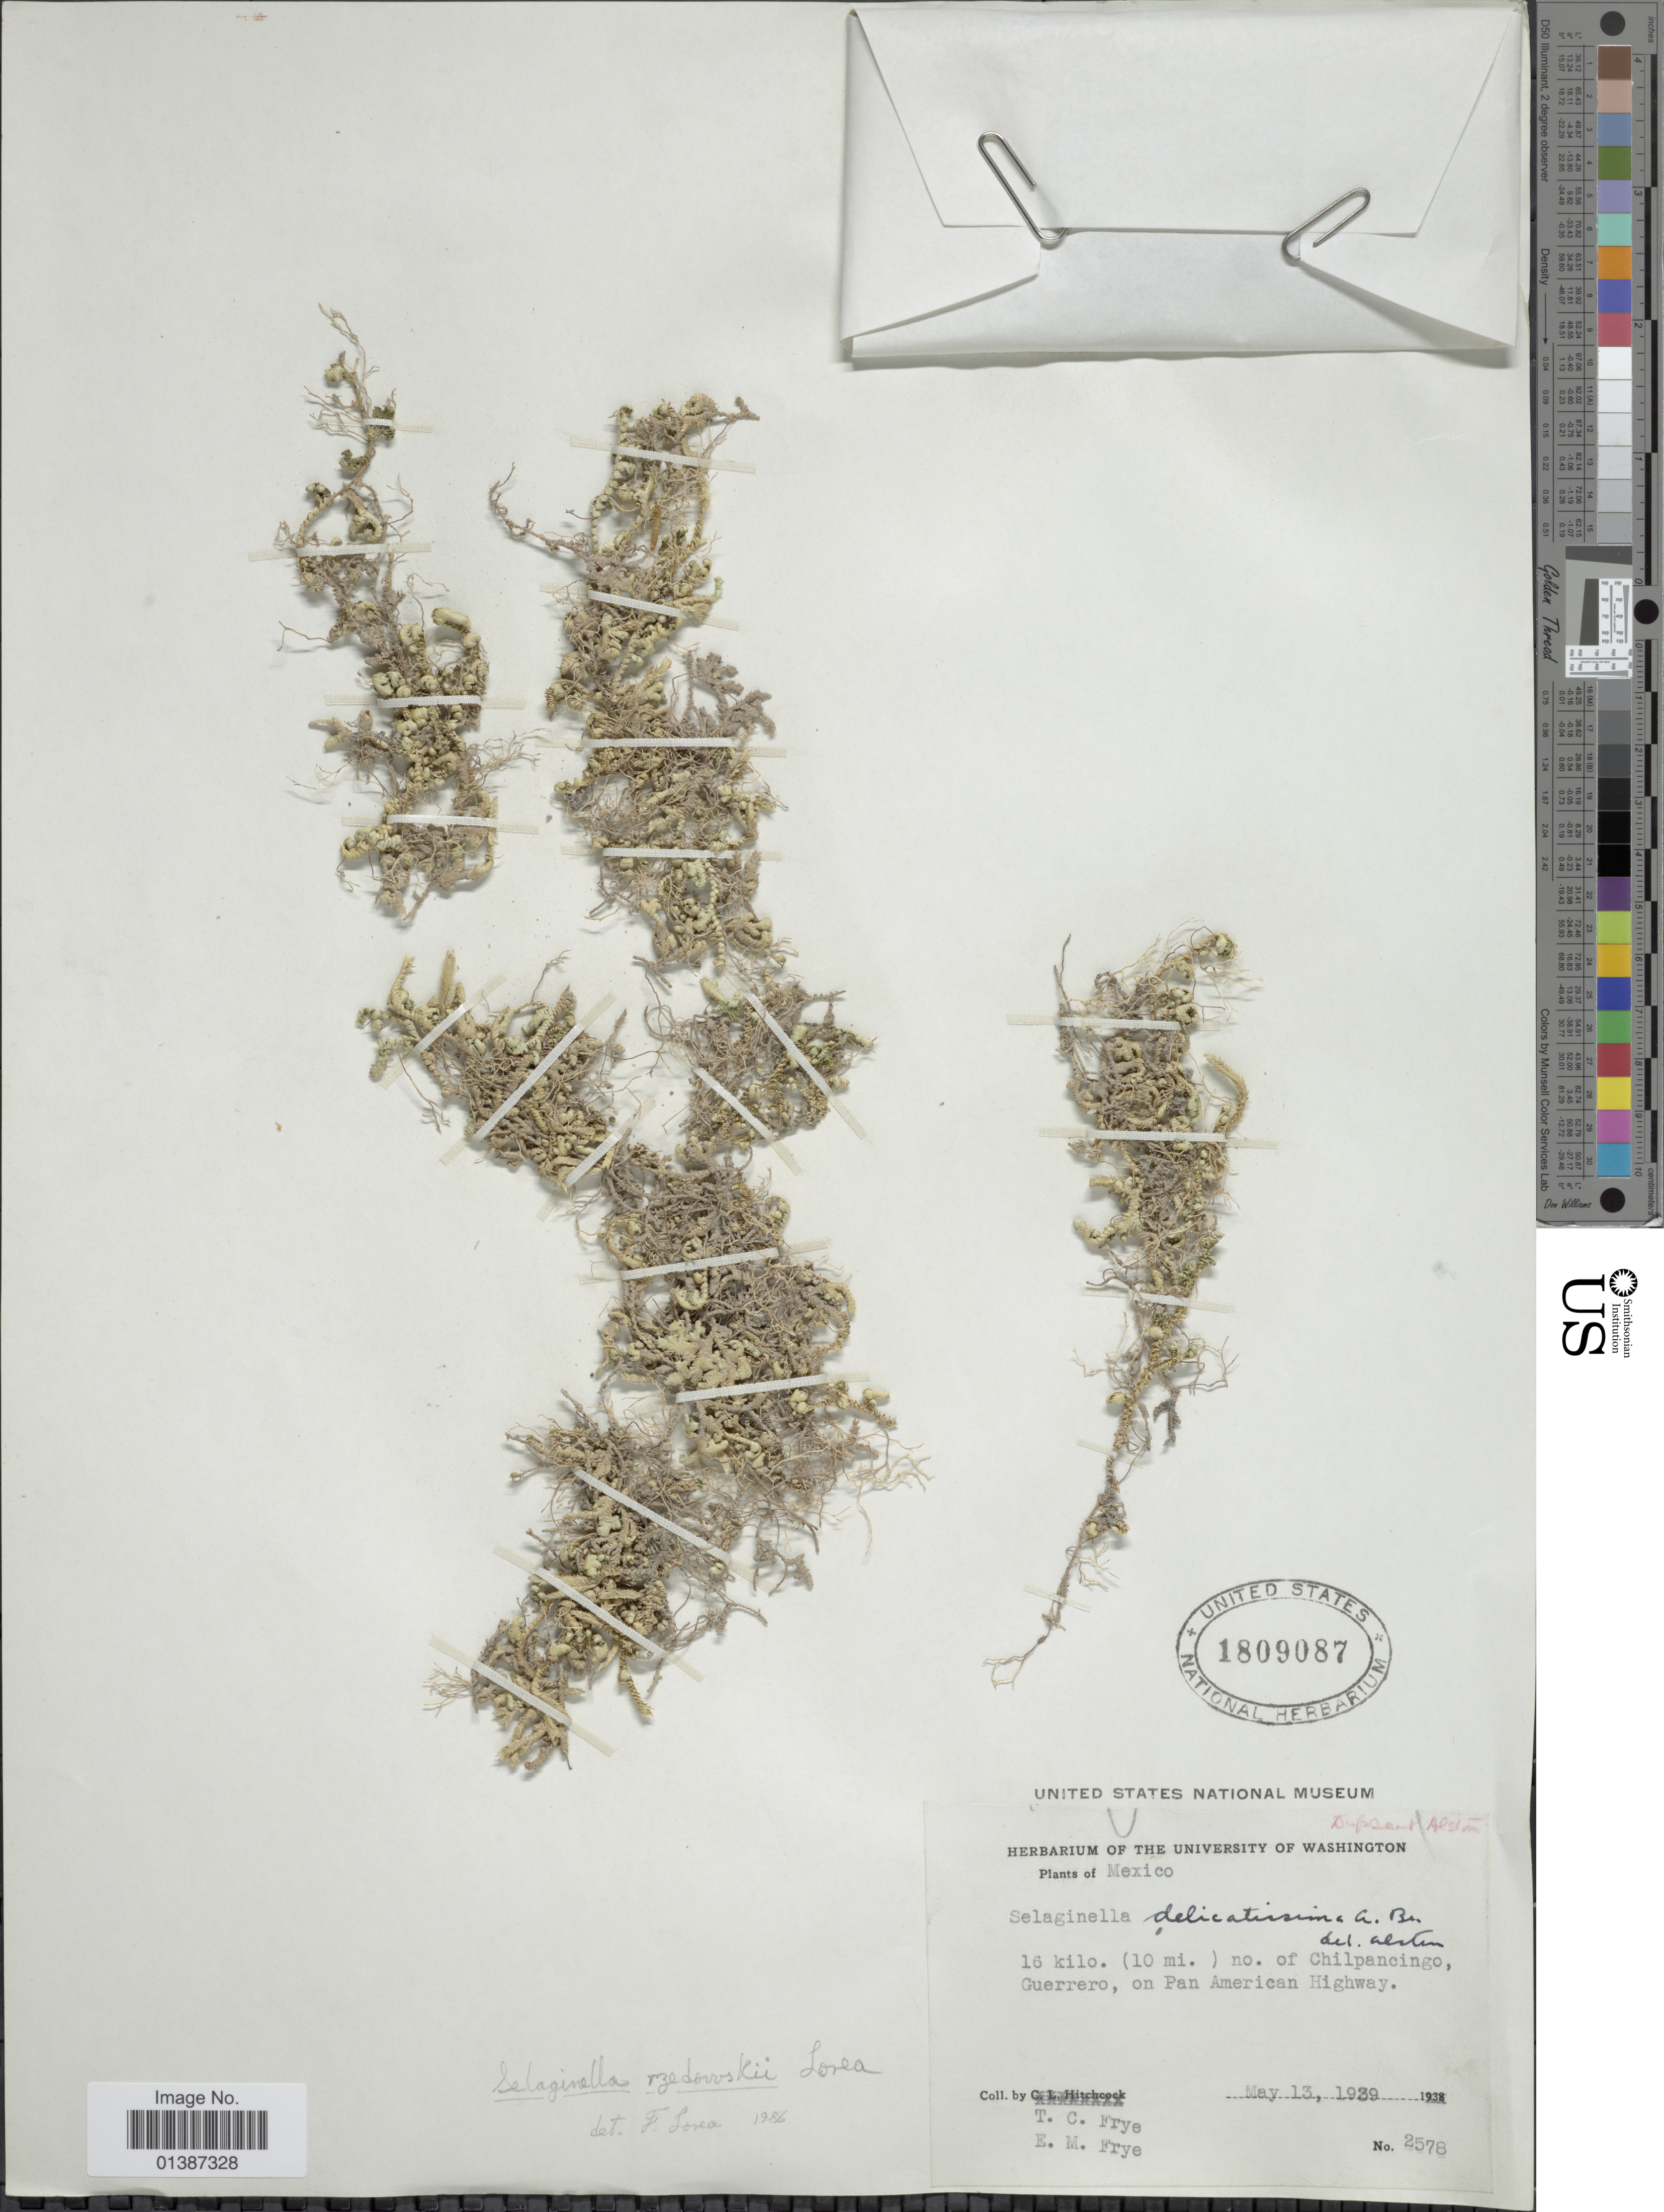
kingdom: Plantae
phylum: Tracheophyta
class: Lycopodiopsida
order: Selaginellales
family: Selaginellaceae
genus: Selaginella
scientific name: Selaginella delicatissima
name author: Linden ex A. Braun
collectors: T. C. Frye & E. Frye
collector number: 2578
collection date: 1939-05-13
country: Mexico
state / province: Guerrero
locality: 16 kilo. (10mi.) no of Chilpancigo, Guerrero, on Pan American Highway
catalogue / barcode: US 1809087